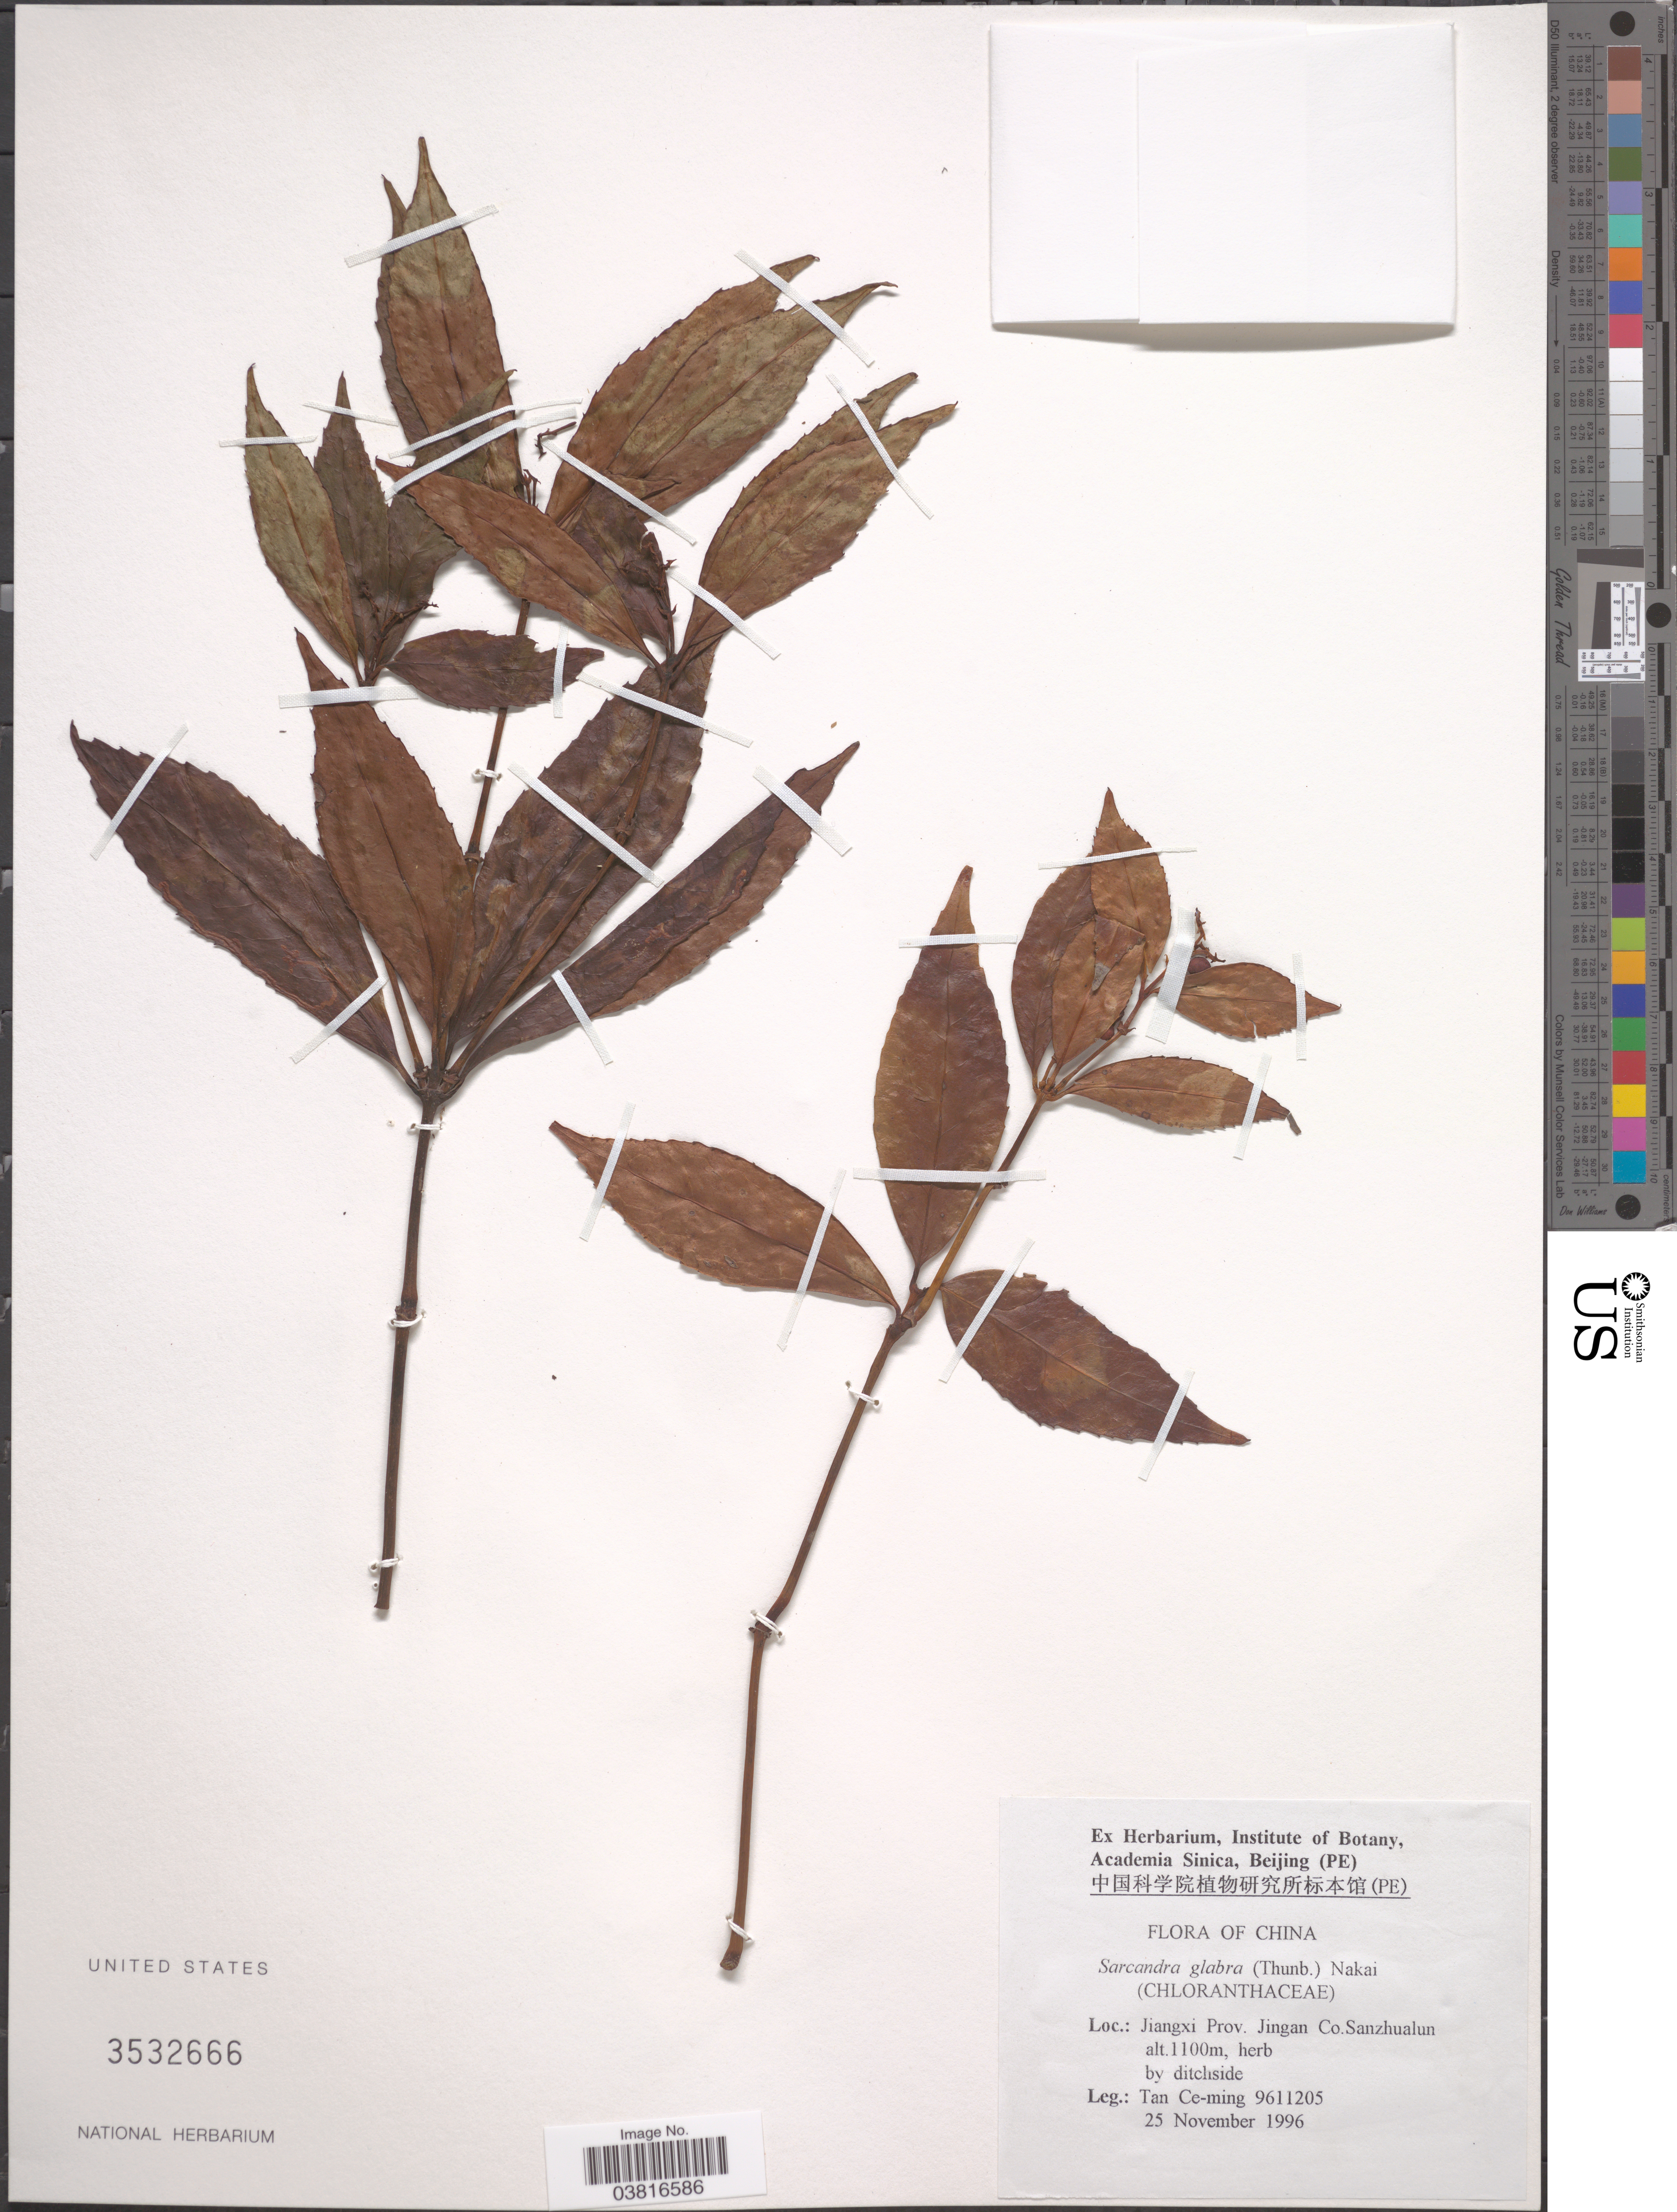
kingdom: Plantae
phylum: Tracheophyta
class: Magnoliopsida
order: Chloranthales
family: Chloranthaceae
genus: Sarcandra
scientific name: Sarcandra glabra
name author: (Thunb.) Nakai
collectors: T. Ce-ming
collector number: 9611205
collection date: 1996-11-25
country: China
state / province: Jiangxi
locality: Jingan Co. Sanzhualun.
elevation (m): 1100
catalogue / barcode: US 3532666